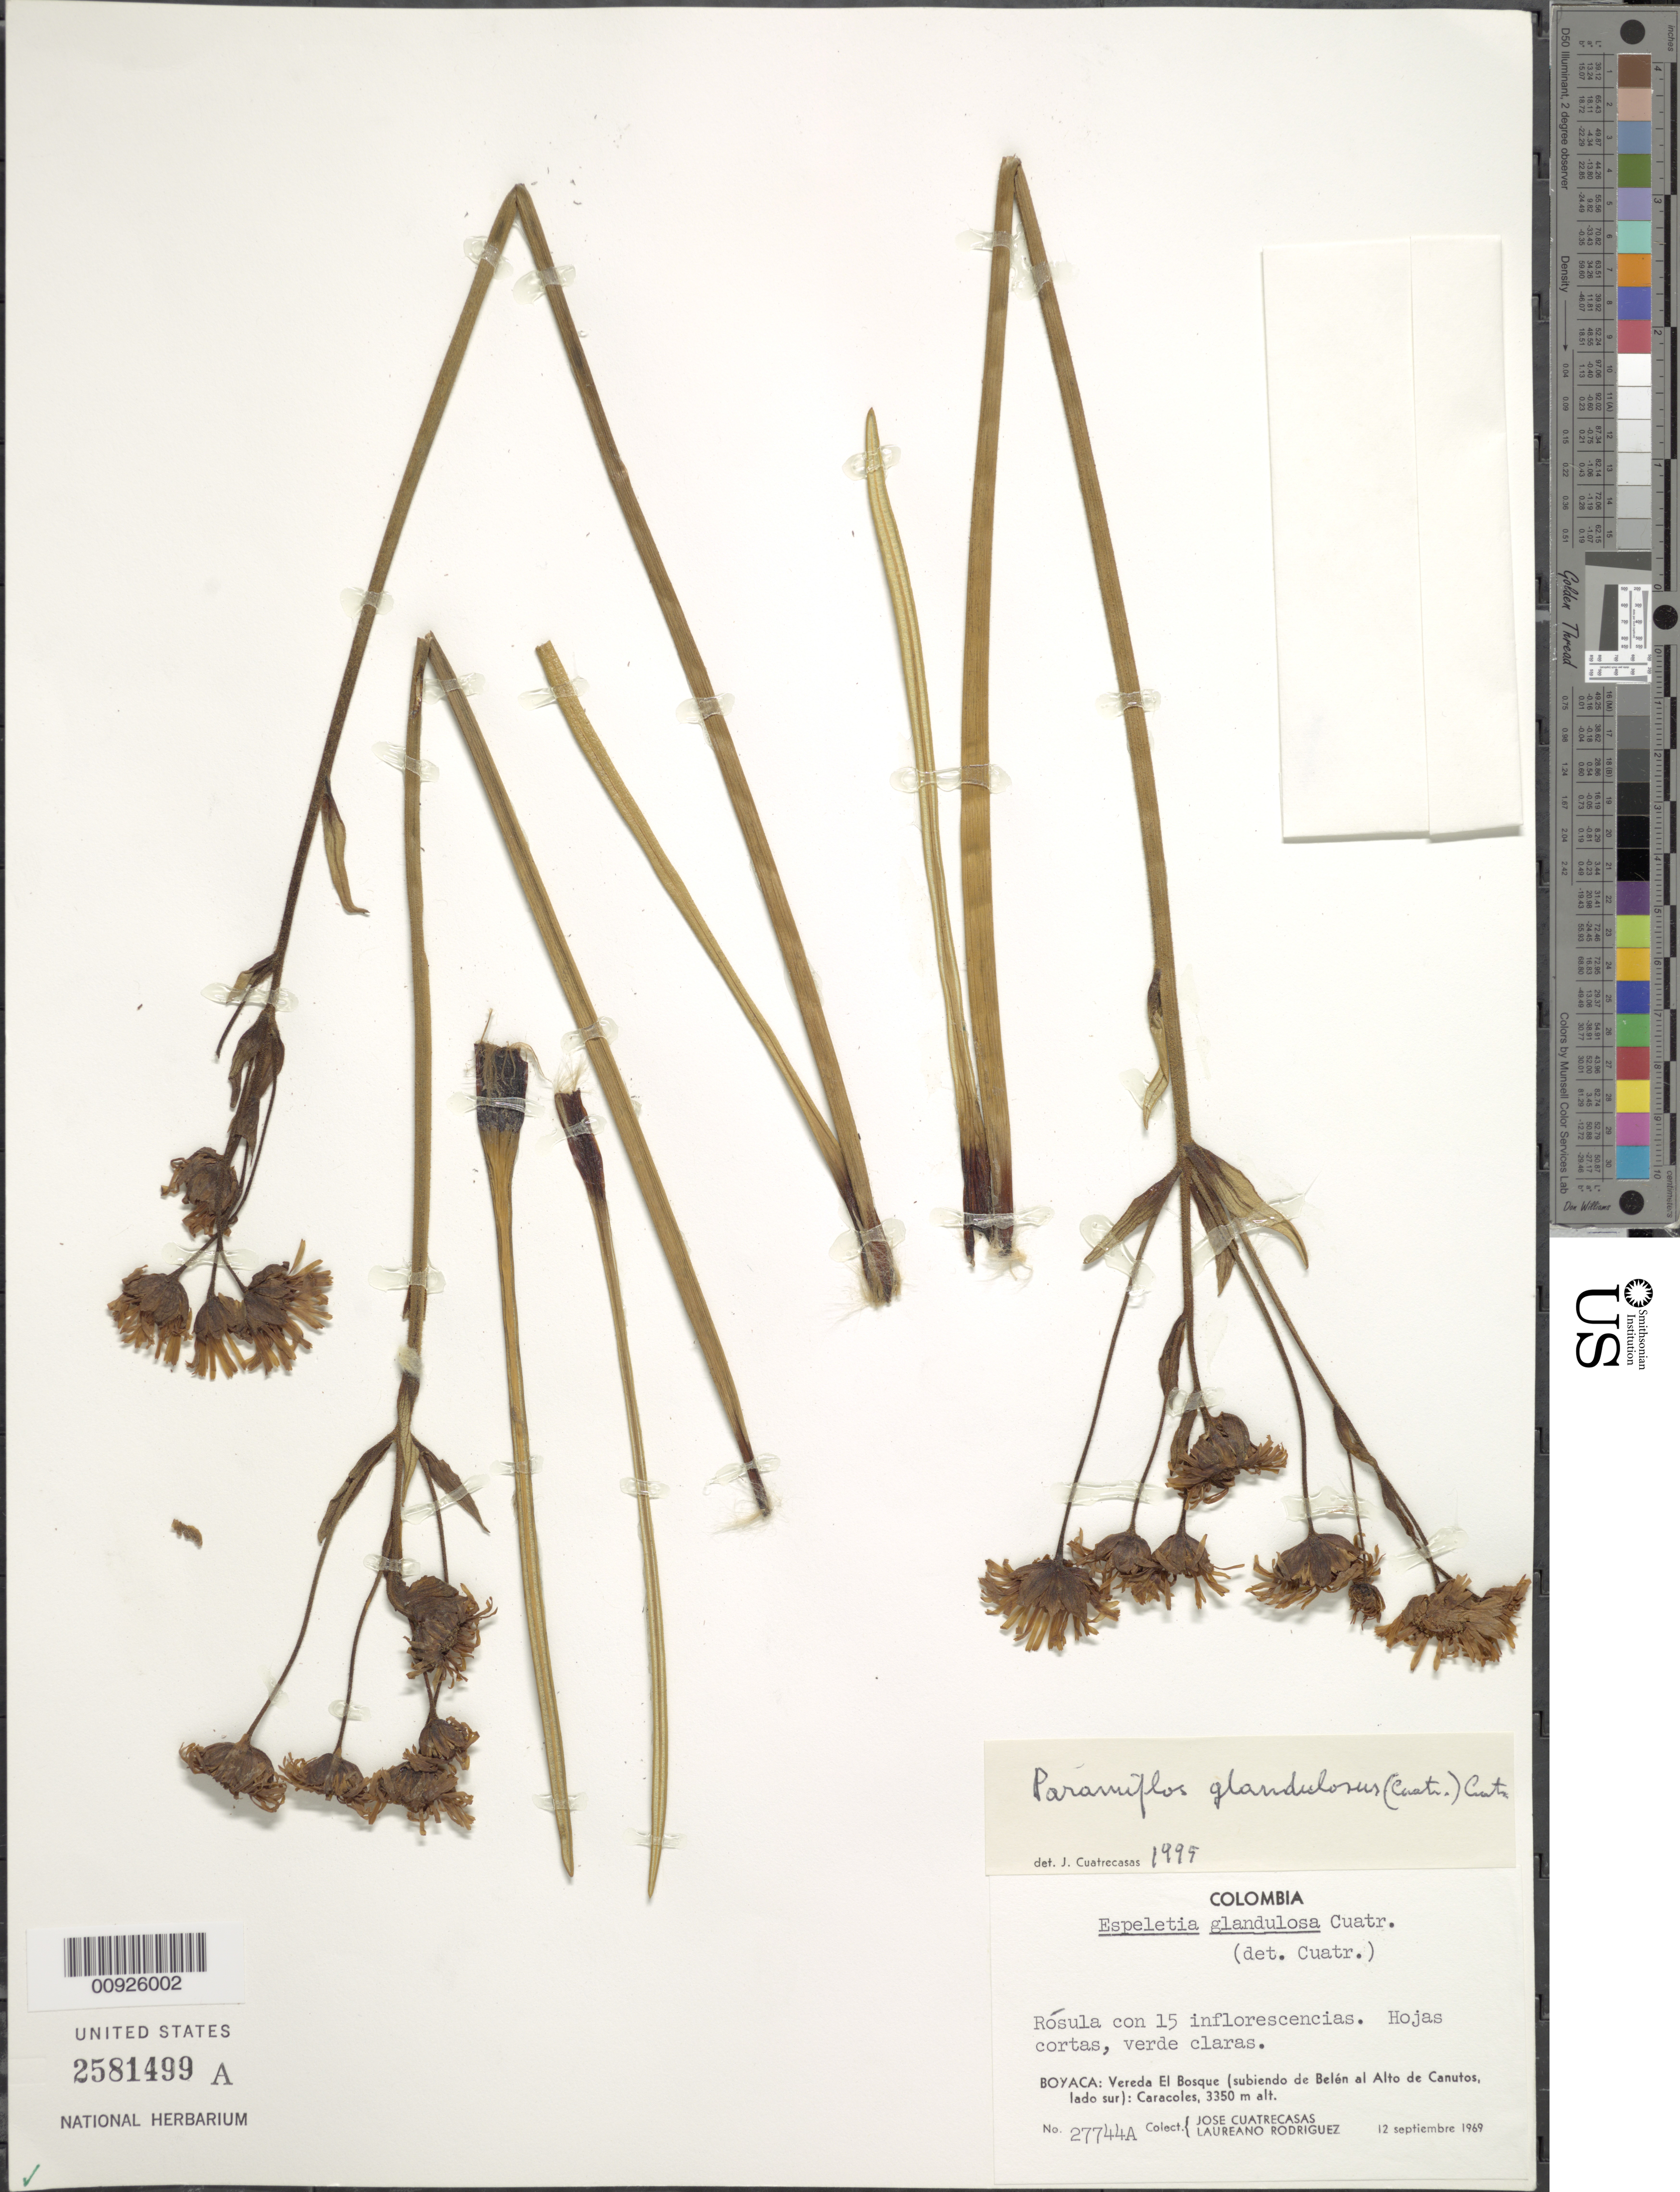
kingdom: Plantae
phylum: Tracheophyta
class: Magnoliopsida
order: Asterales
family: Asteraceae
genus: Paramiflos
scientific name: Paramiflos glandulosus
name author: (Cuatrec.) Cuatrec.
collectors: J. Cuatrecasas & L. Rodriguez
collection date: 1969-09-12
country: Colombia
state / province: Boyacá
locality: Vereda El Bosque, subiendo de Belén al Alto de Canutos, lado sur: Caracoles.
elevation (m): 3350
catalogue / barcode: US 2581499A